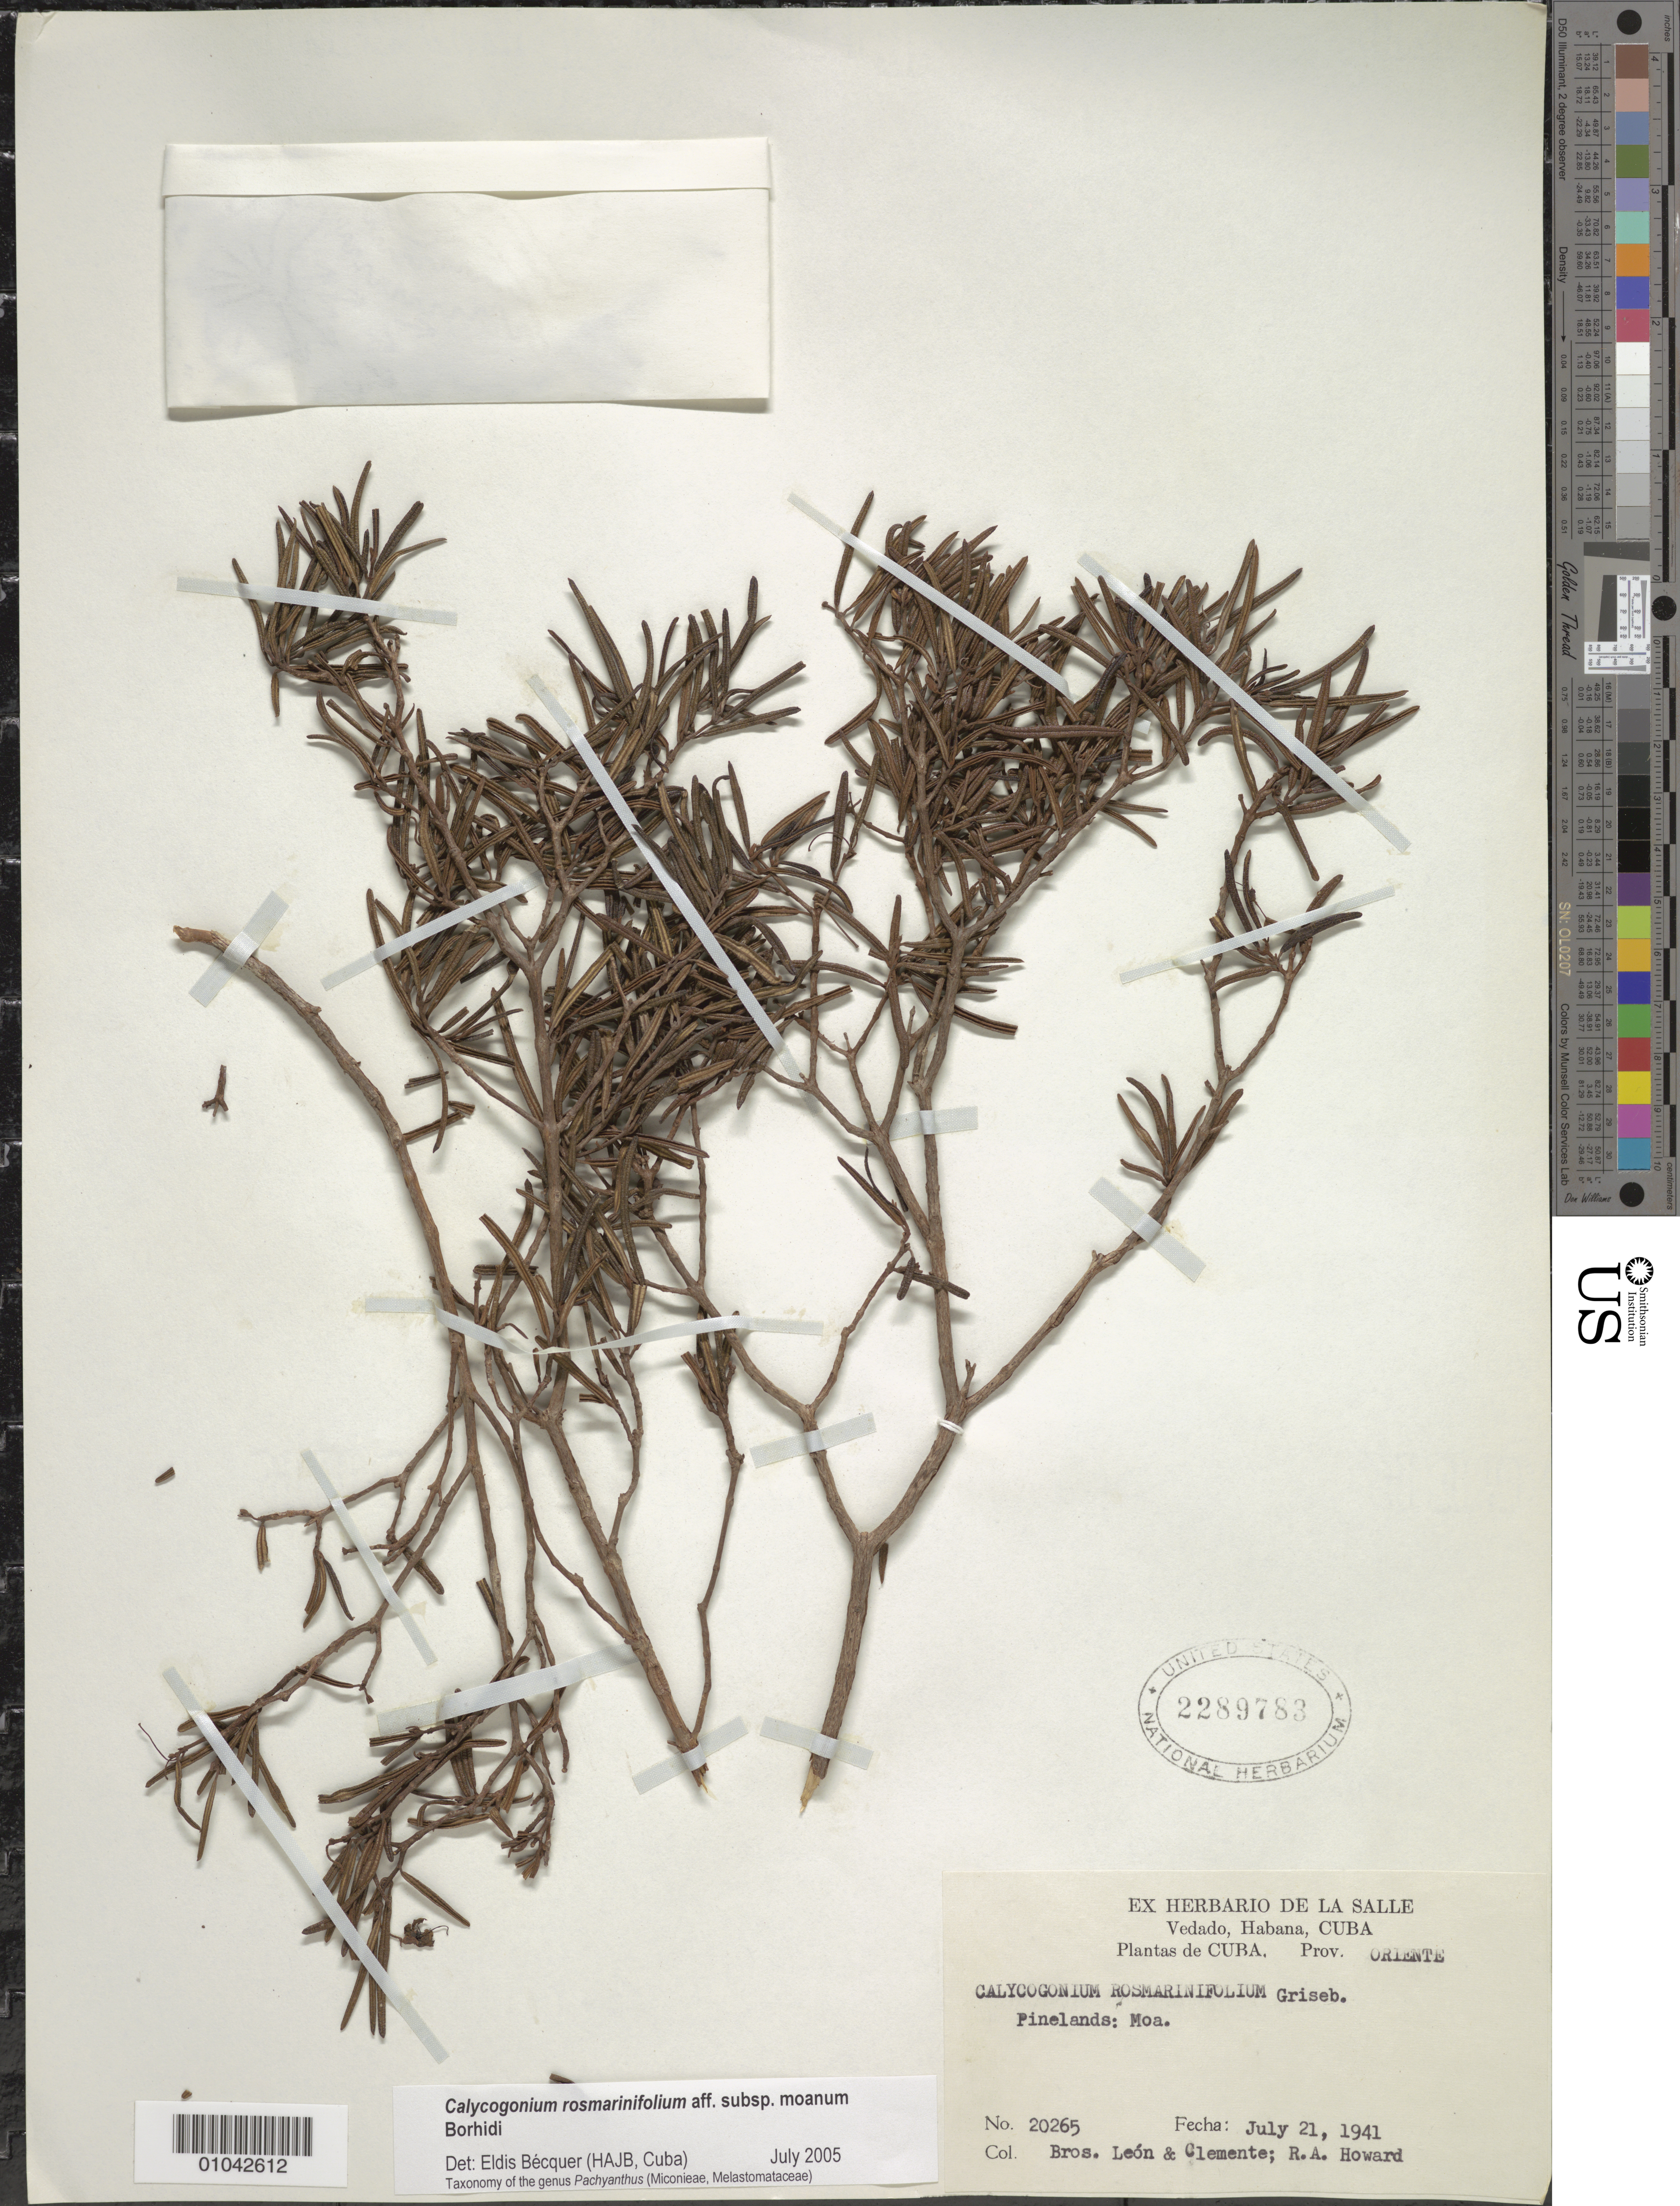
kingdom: Plantae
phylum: Tracheophyta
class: Magnoliopsida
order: Myrtales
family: Melastomataceae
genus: Calycogonium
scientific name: Calycogonium rosmariniifolium subsp. rosmariniifolium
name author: Griseb.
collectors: Bro. León, Bro. Clemente & R. A. Howard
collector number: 20265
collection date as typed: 21 Jul 1941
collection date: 1941-07-21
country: Cuba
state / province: Holguín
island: Cuba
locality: Moa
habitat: Pinelands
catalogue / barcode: US 2289783